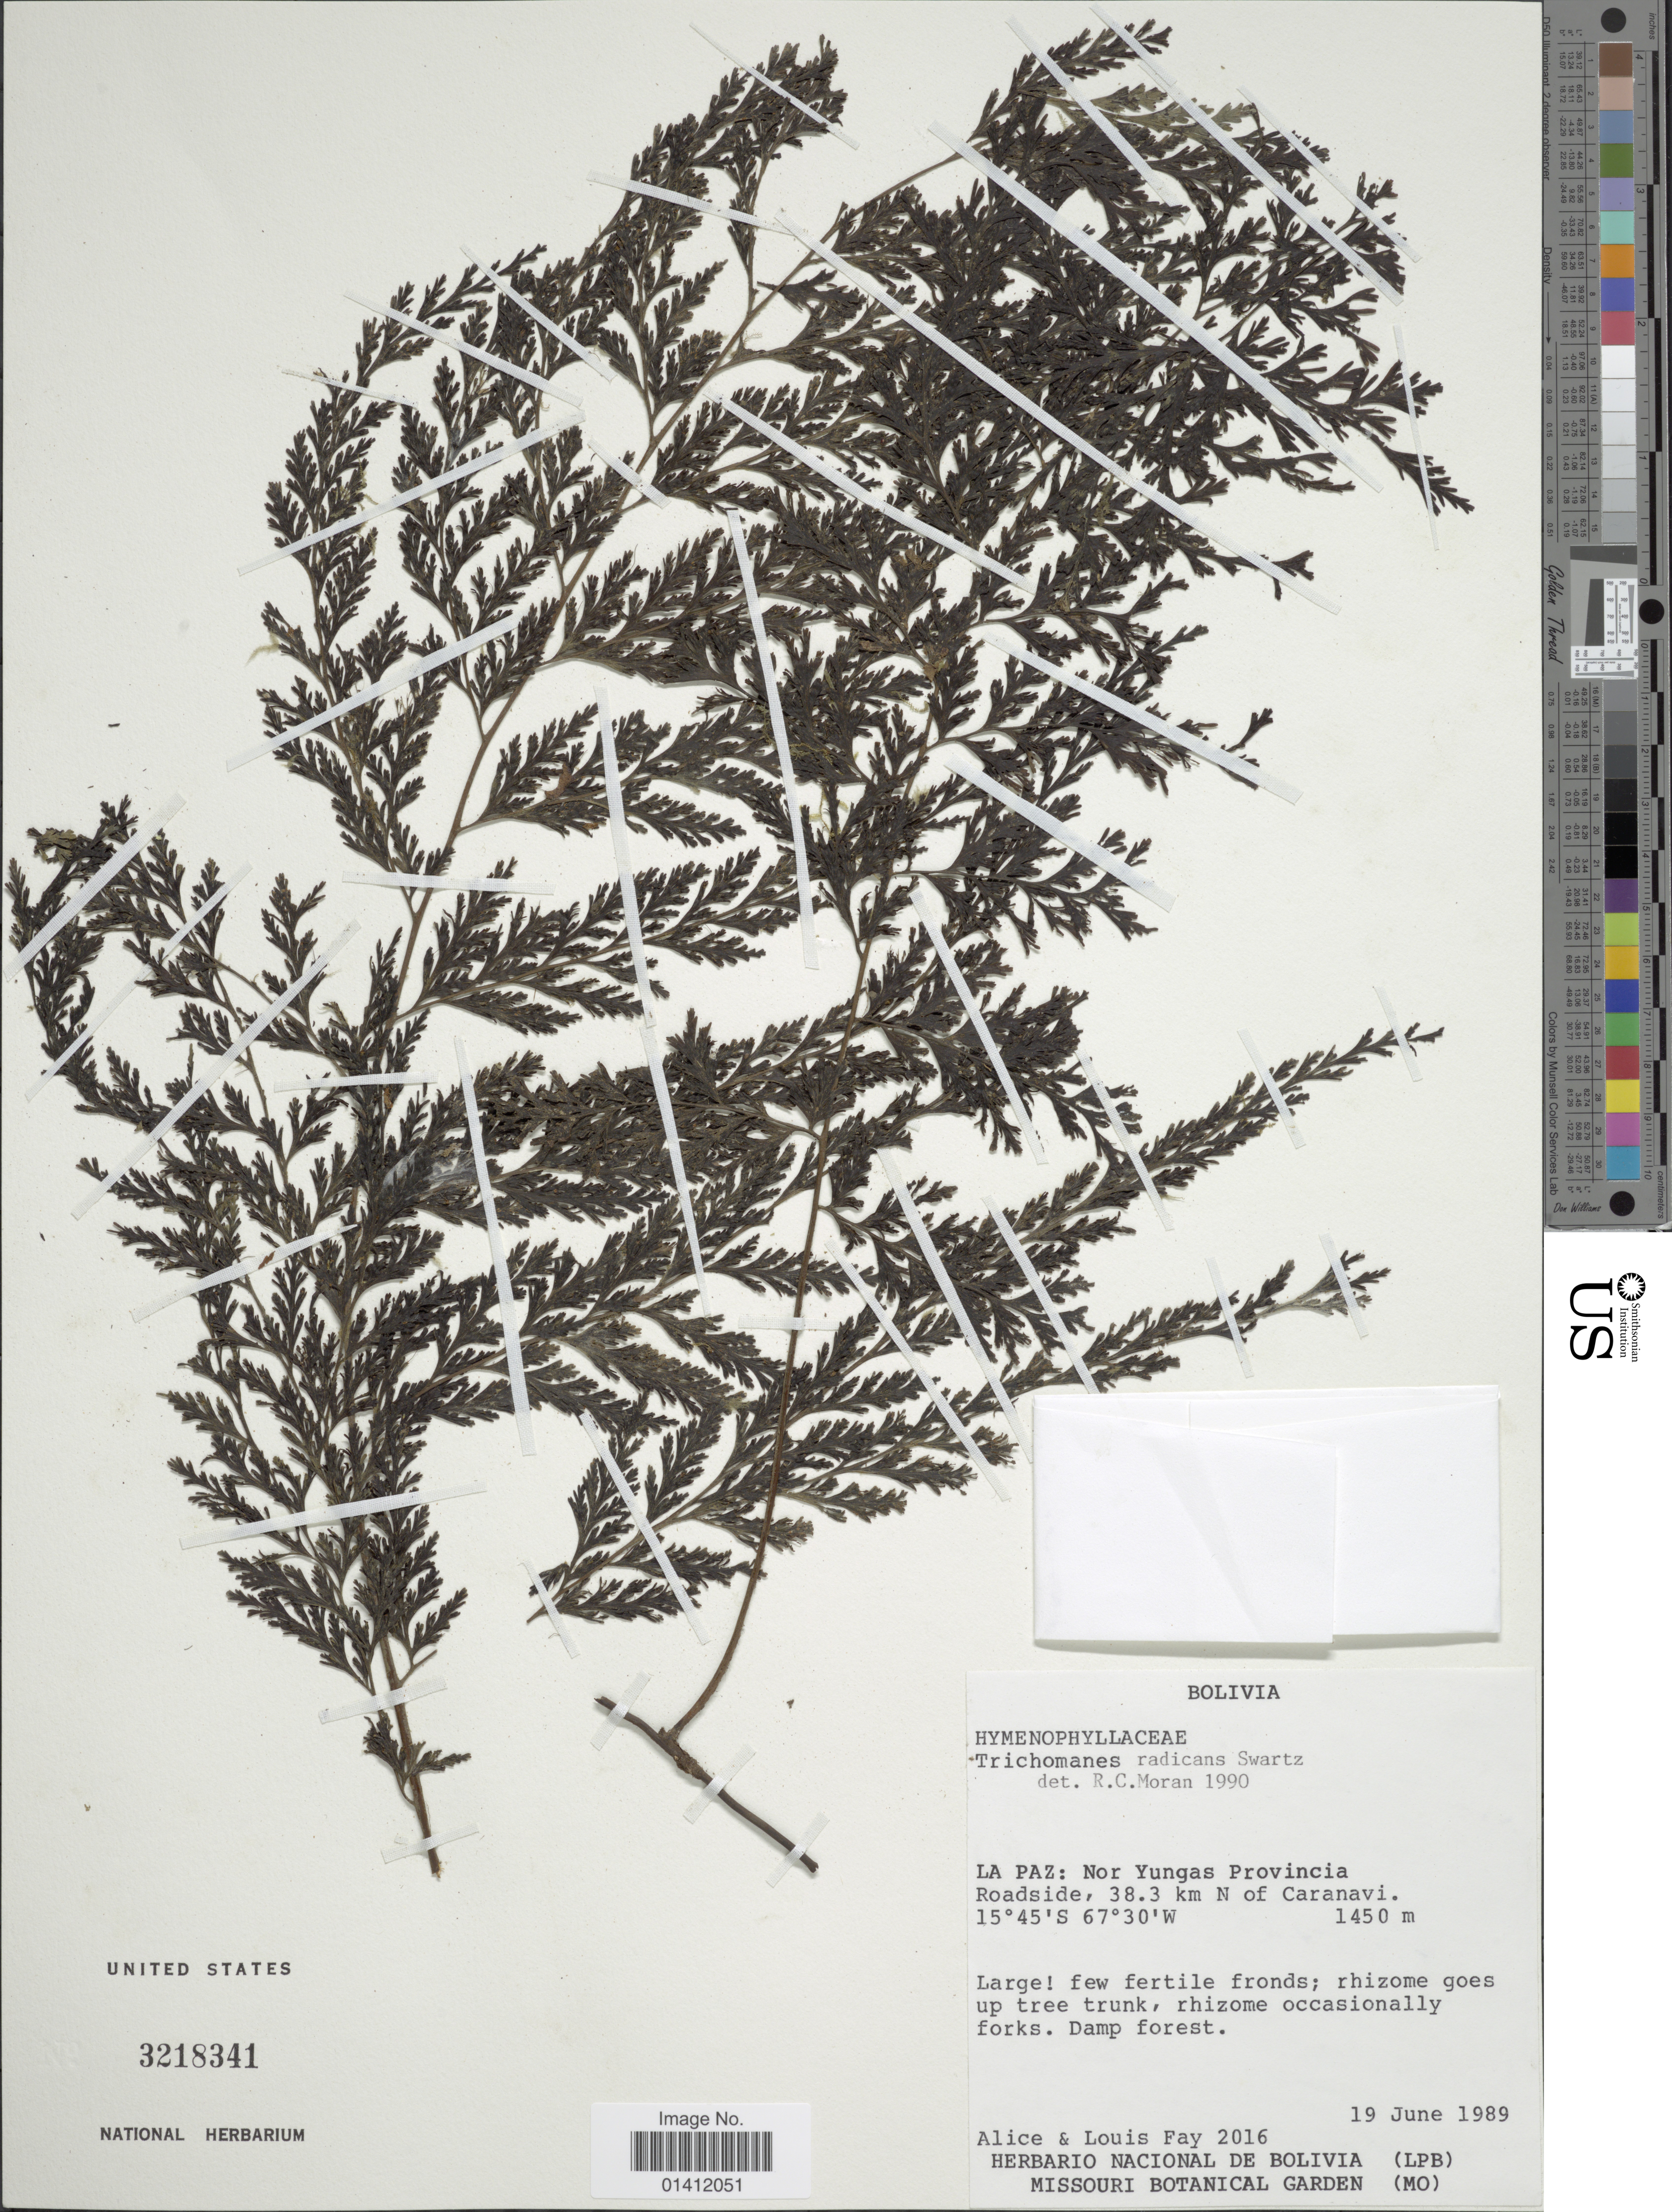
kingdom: Plantae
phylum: Tracheophyta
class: Polypodiopsida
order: Hymenophyllales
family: Hymenophyllaceae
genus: Vandenboschia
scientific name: Vandenboschia radicans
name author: (Sw.) Copel.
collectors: A. Fay & L. Fay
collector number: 2016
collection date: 1989-06-19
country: Bolivia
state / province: La Paz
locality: La Paz: Nor Yunas Provincia roadside, 38.3 km N of Caranavi.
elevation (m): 1450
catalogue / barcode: US 3218341